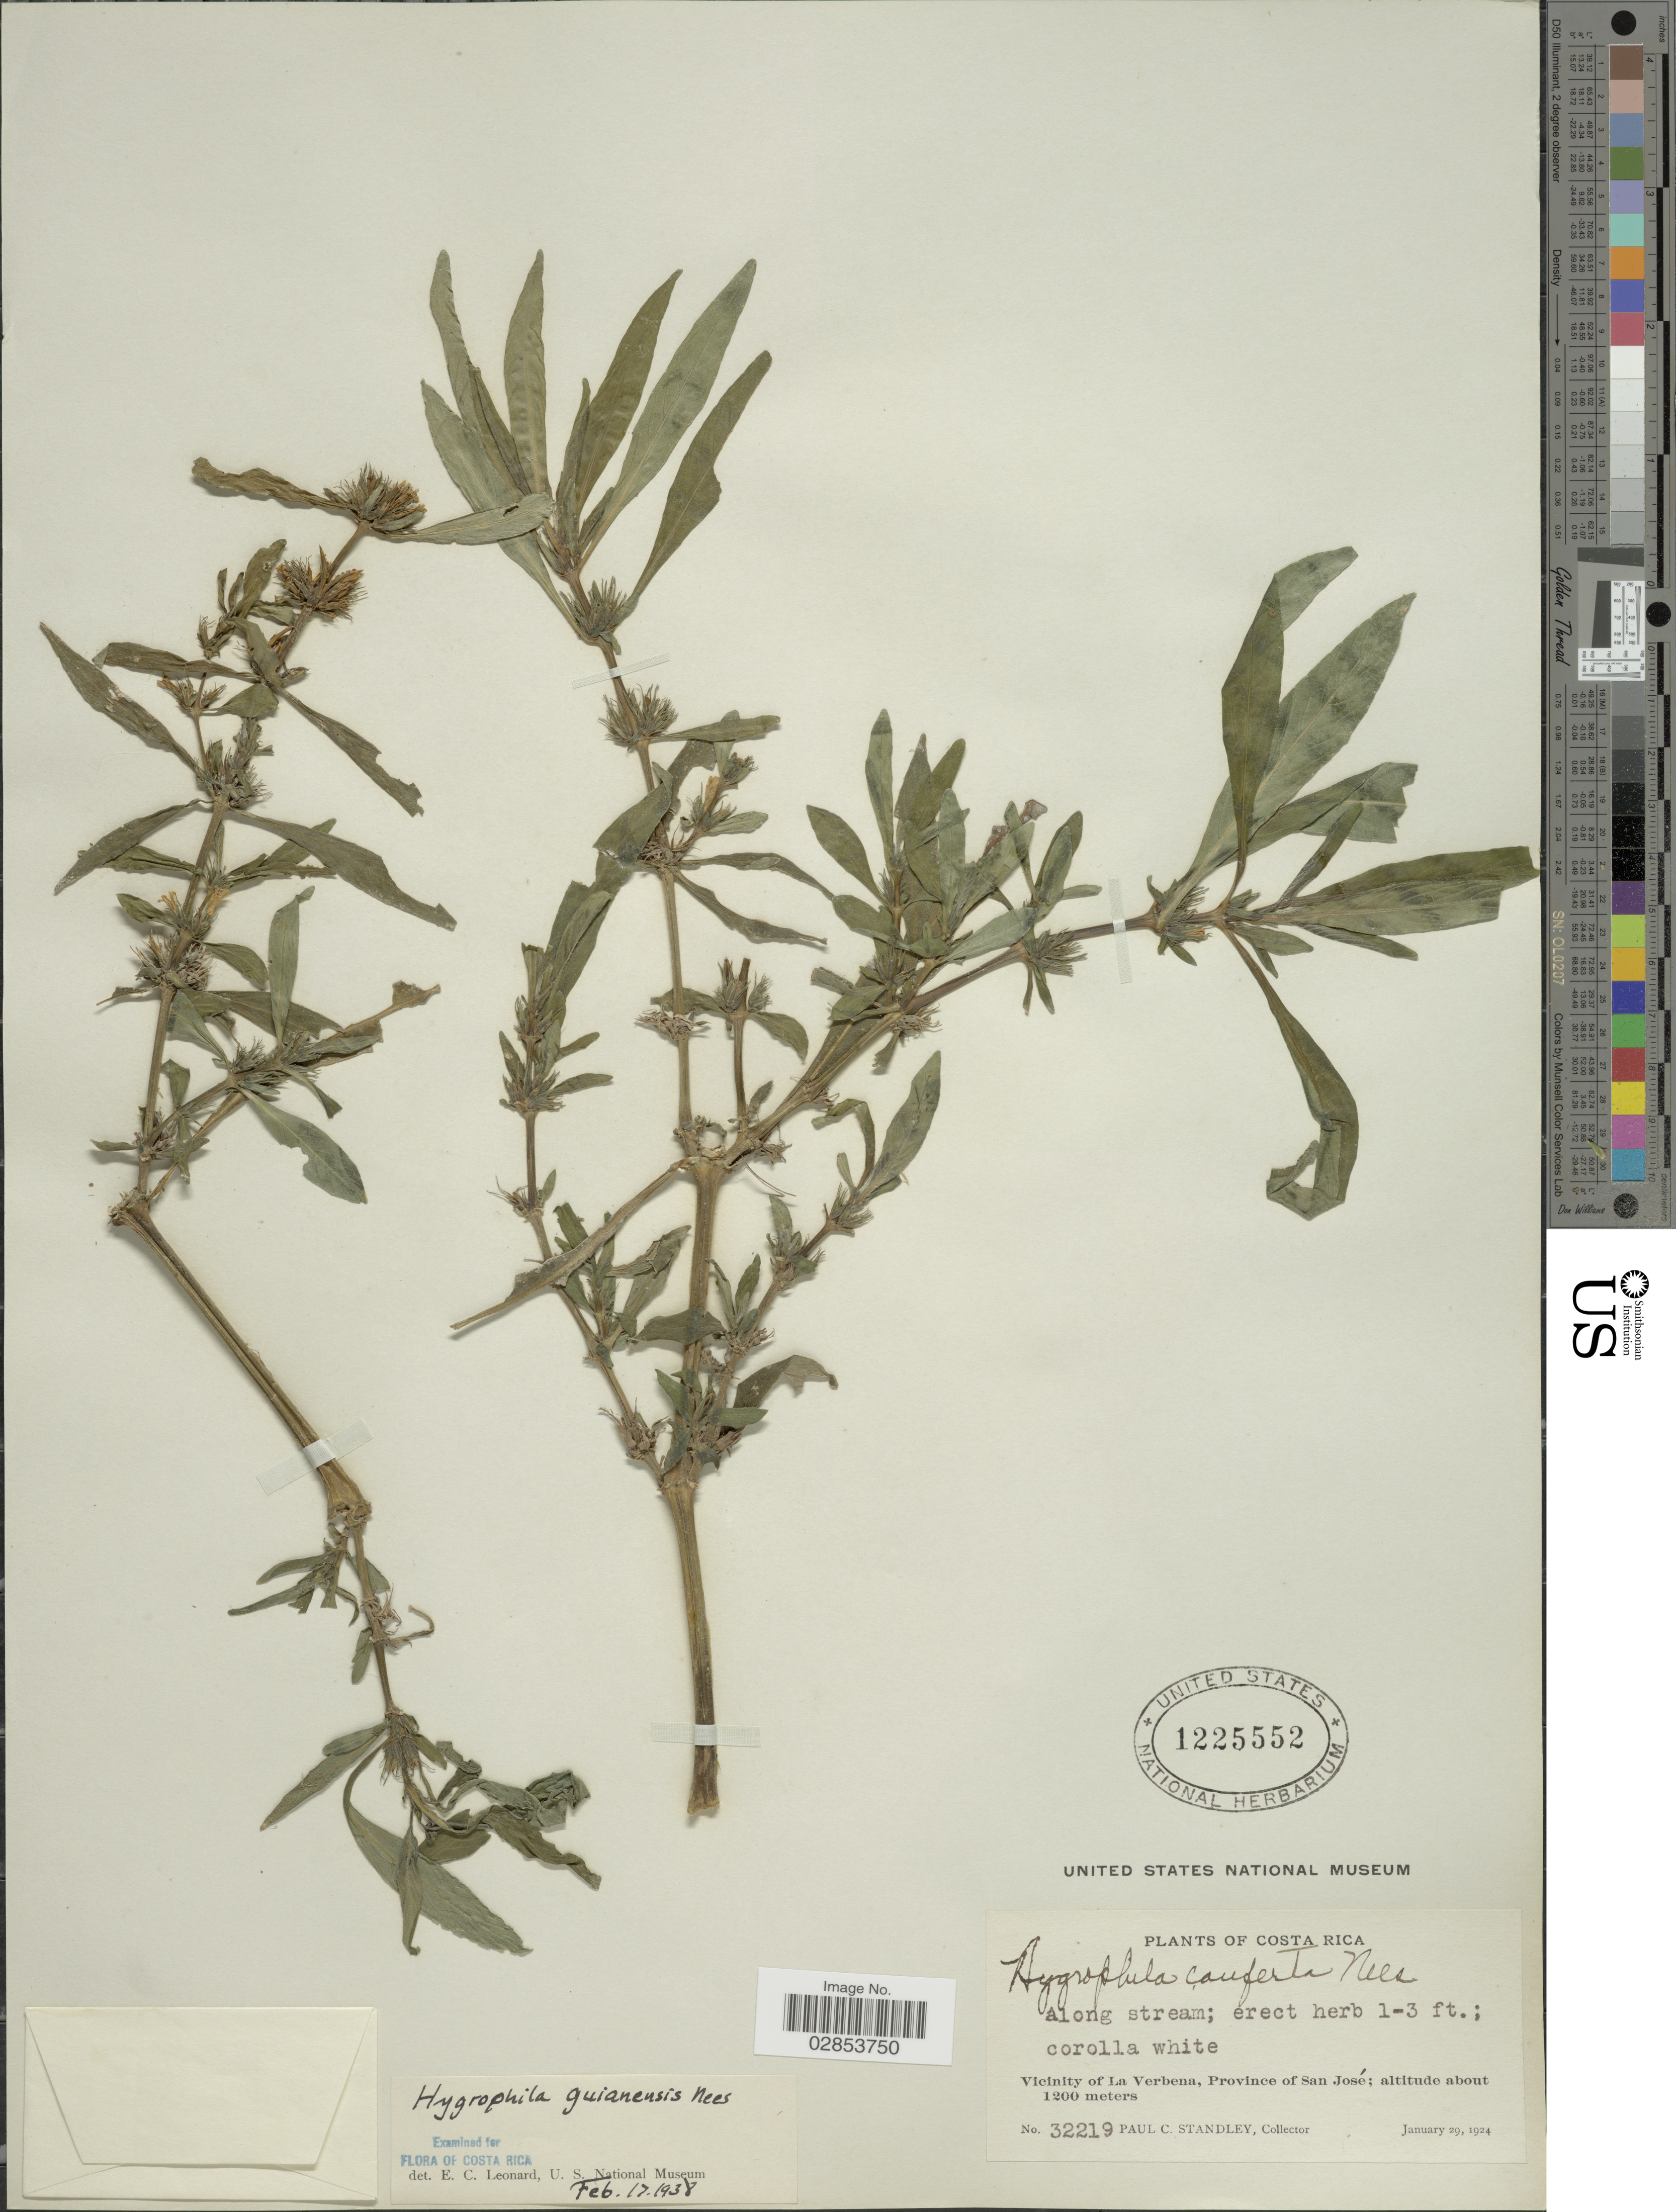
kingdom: Plantae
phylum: Tracheophyta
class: Magnoliopsida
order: Lamiales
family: Acanthaceae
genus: Hygrophila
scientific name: Hygrophila costata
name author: Nees & T. Nees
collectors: P. C. Standley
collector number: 32219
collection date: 1924-01-29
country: Costa Rica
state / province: San José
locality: Vicinity of La Verbena.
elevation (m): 1200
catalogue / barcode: US 1225552